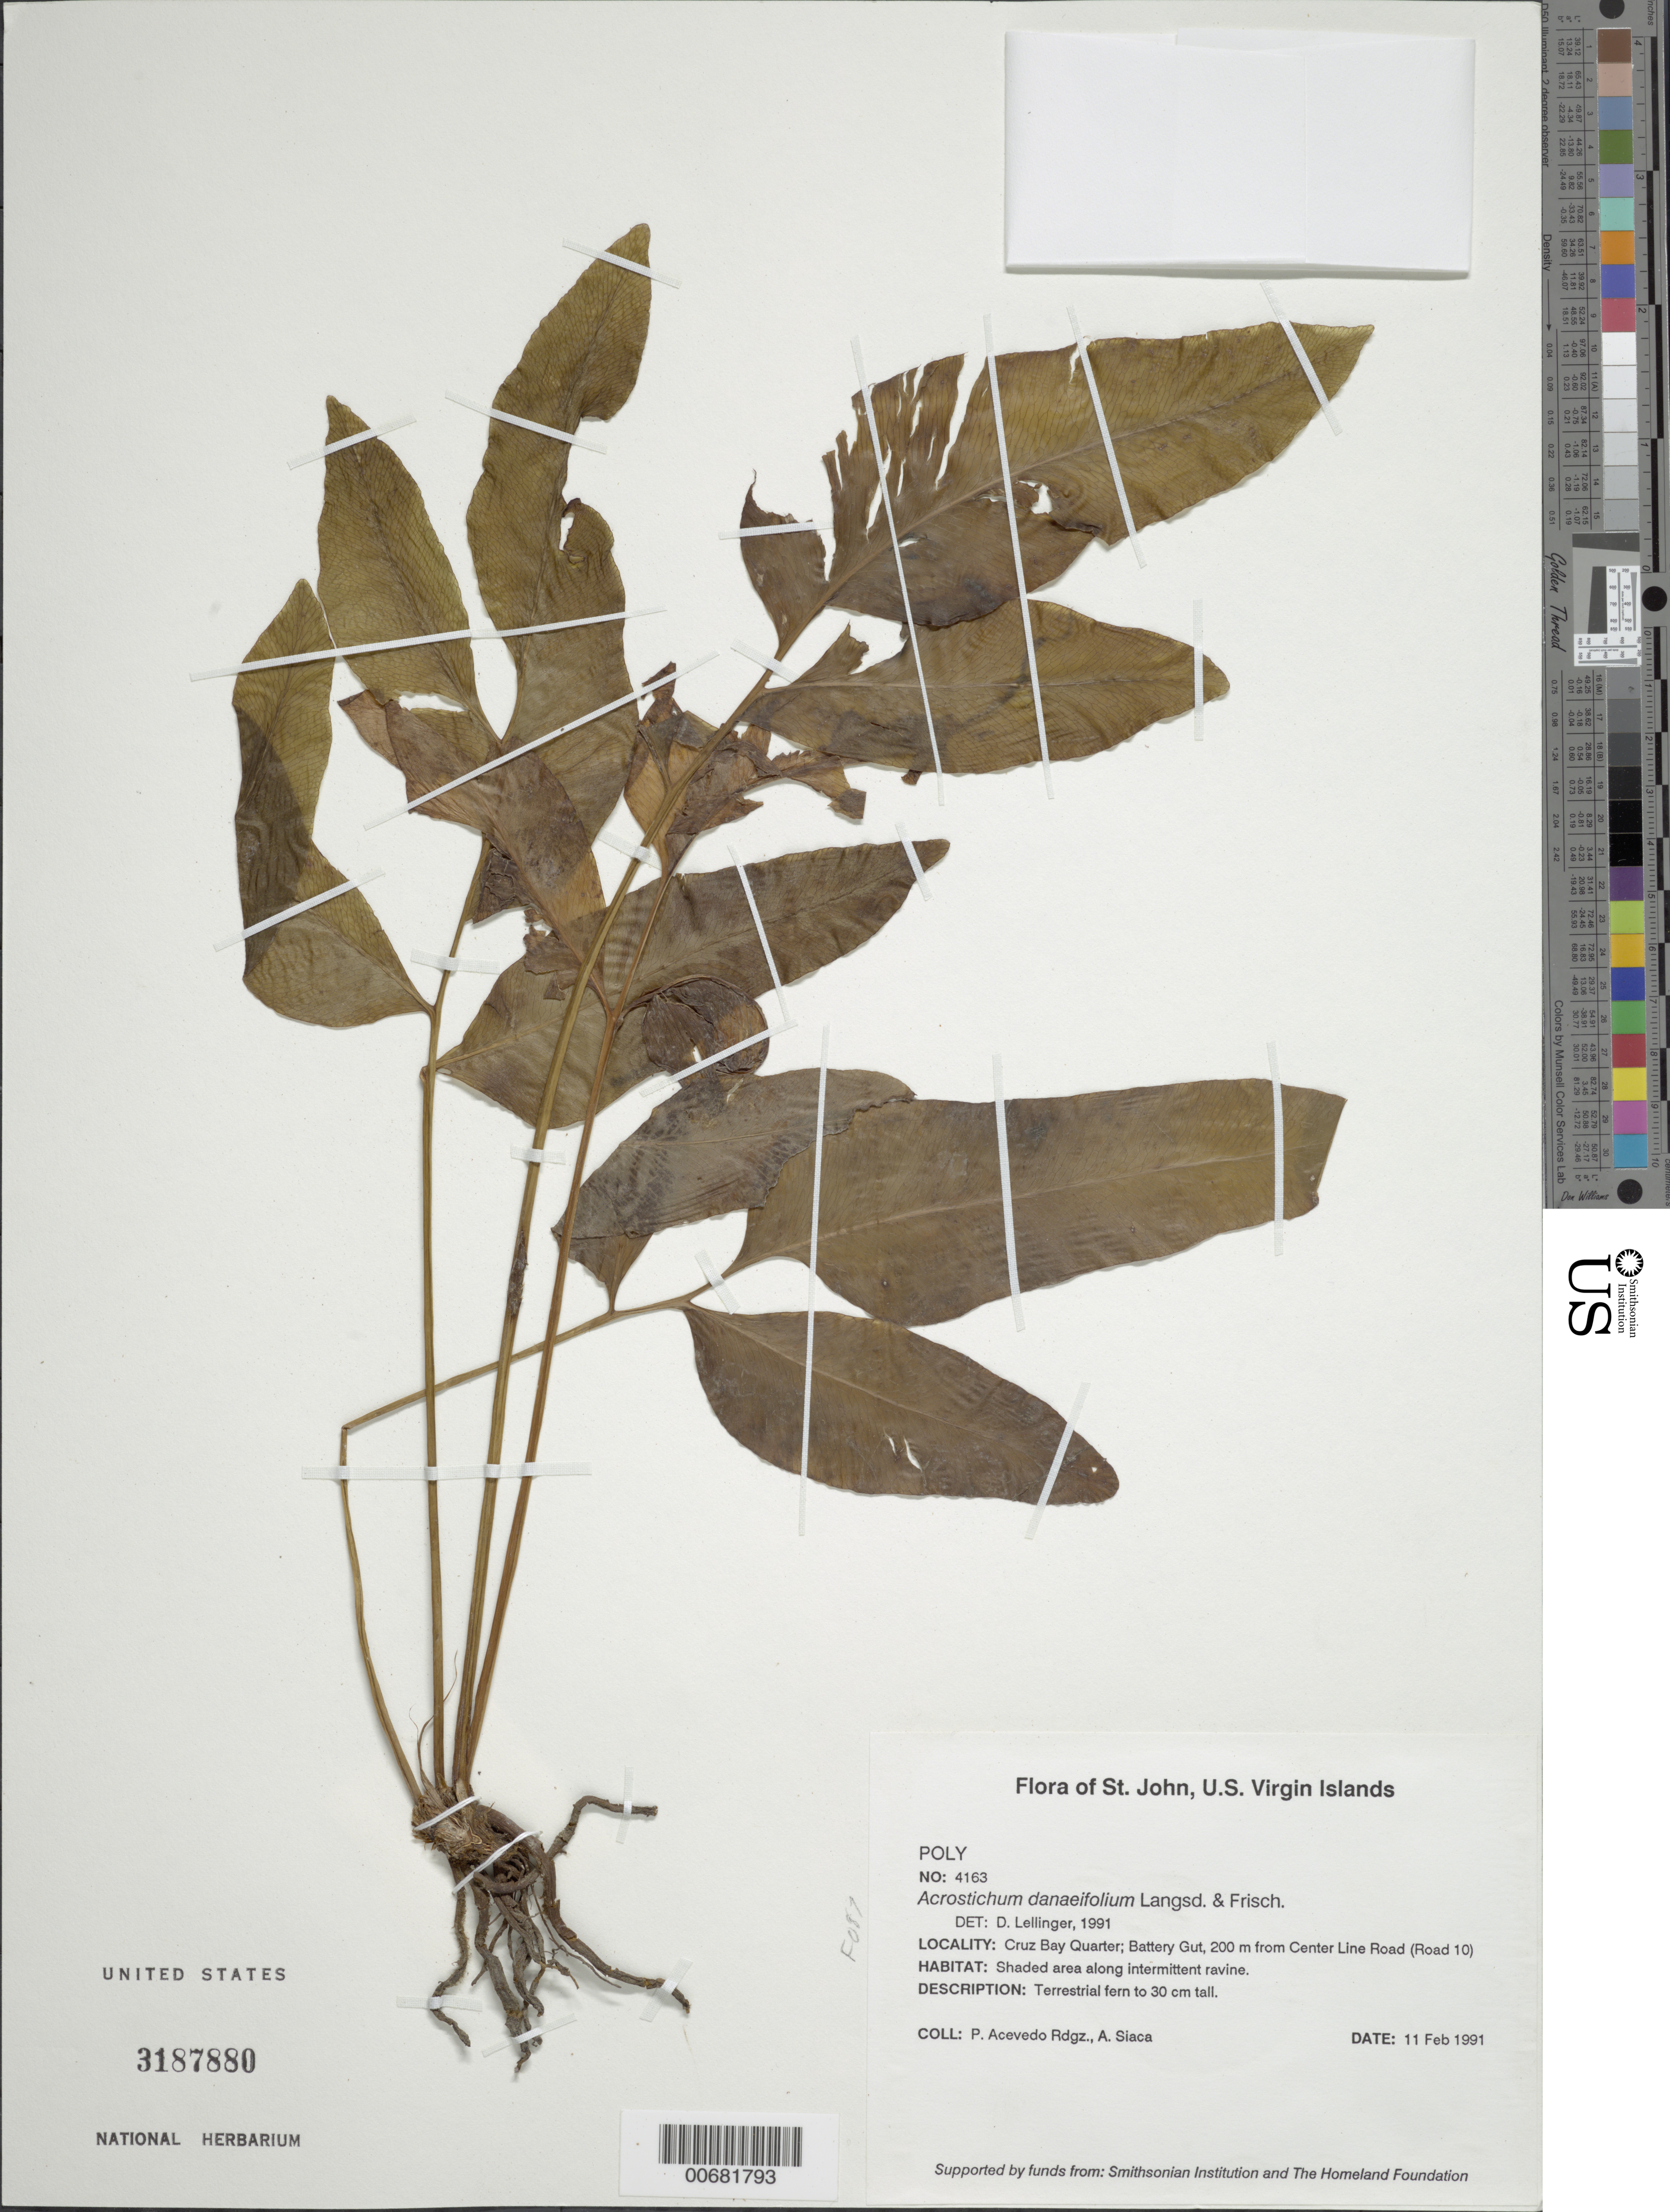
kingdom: Plantae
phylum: Tracheophyta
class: Polypodiopsida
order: Polypodiales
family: Pteridaceae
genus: Acrostichum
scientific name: Acrostichum danaeifolium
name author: Langsd. & Fisch.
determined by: Lellinger, David B., (BOT), Smithsonian Institution - National Museum of Natural History (UNITED STATES)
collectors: P. Acevedo-Rodr. & A. Siaca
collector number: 4163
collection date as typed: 11 Feb 1991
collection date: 1991-02-11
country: U.S. Virgin Islands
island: St. John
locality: Cruz Bay Quarter; Battery Gut, 200 m from Center Line Road (Road 10)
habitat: Shaded area along intermittent ravine.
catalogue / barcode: US 3187880